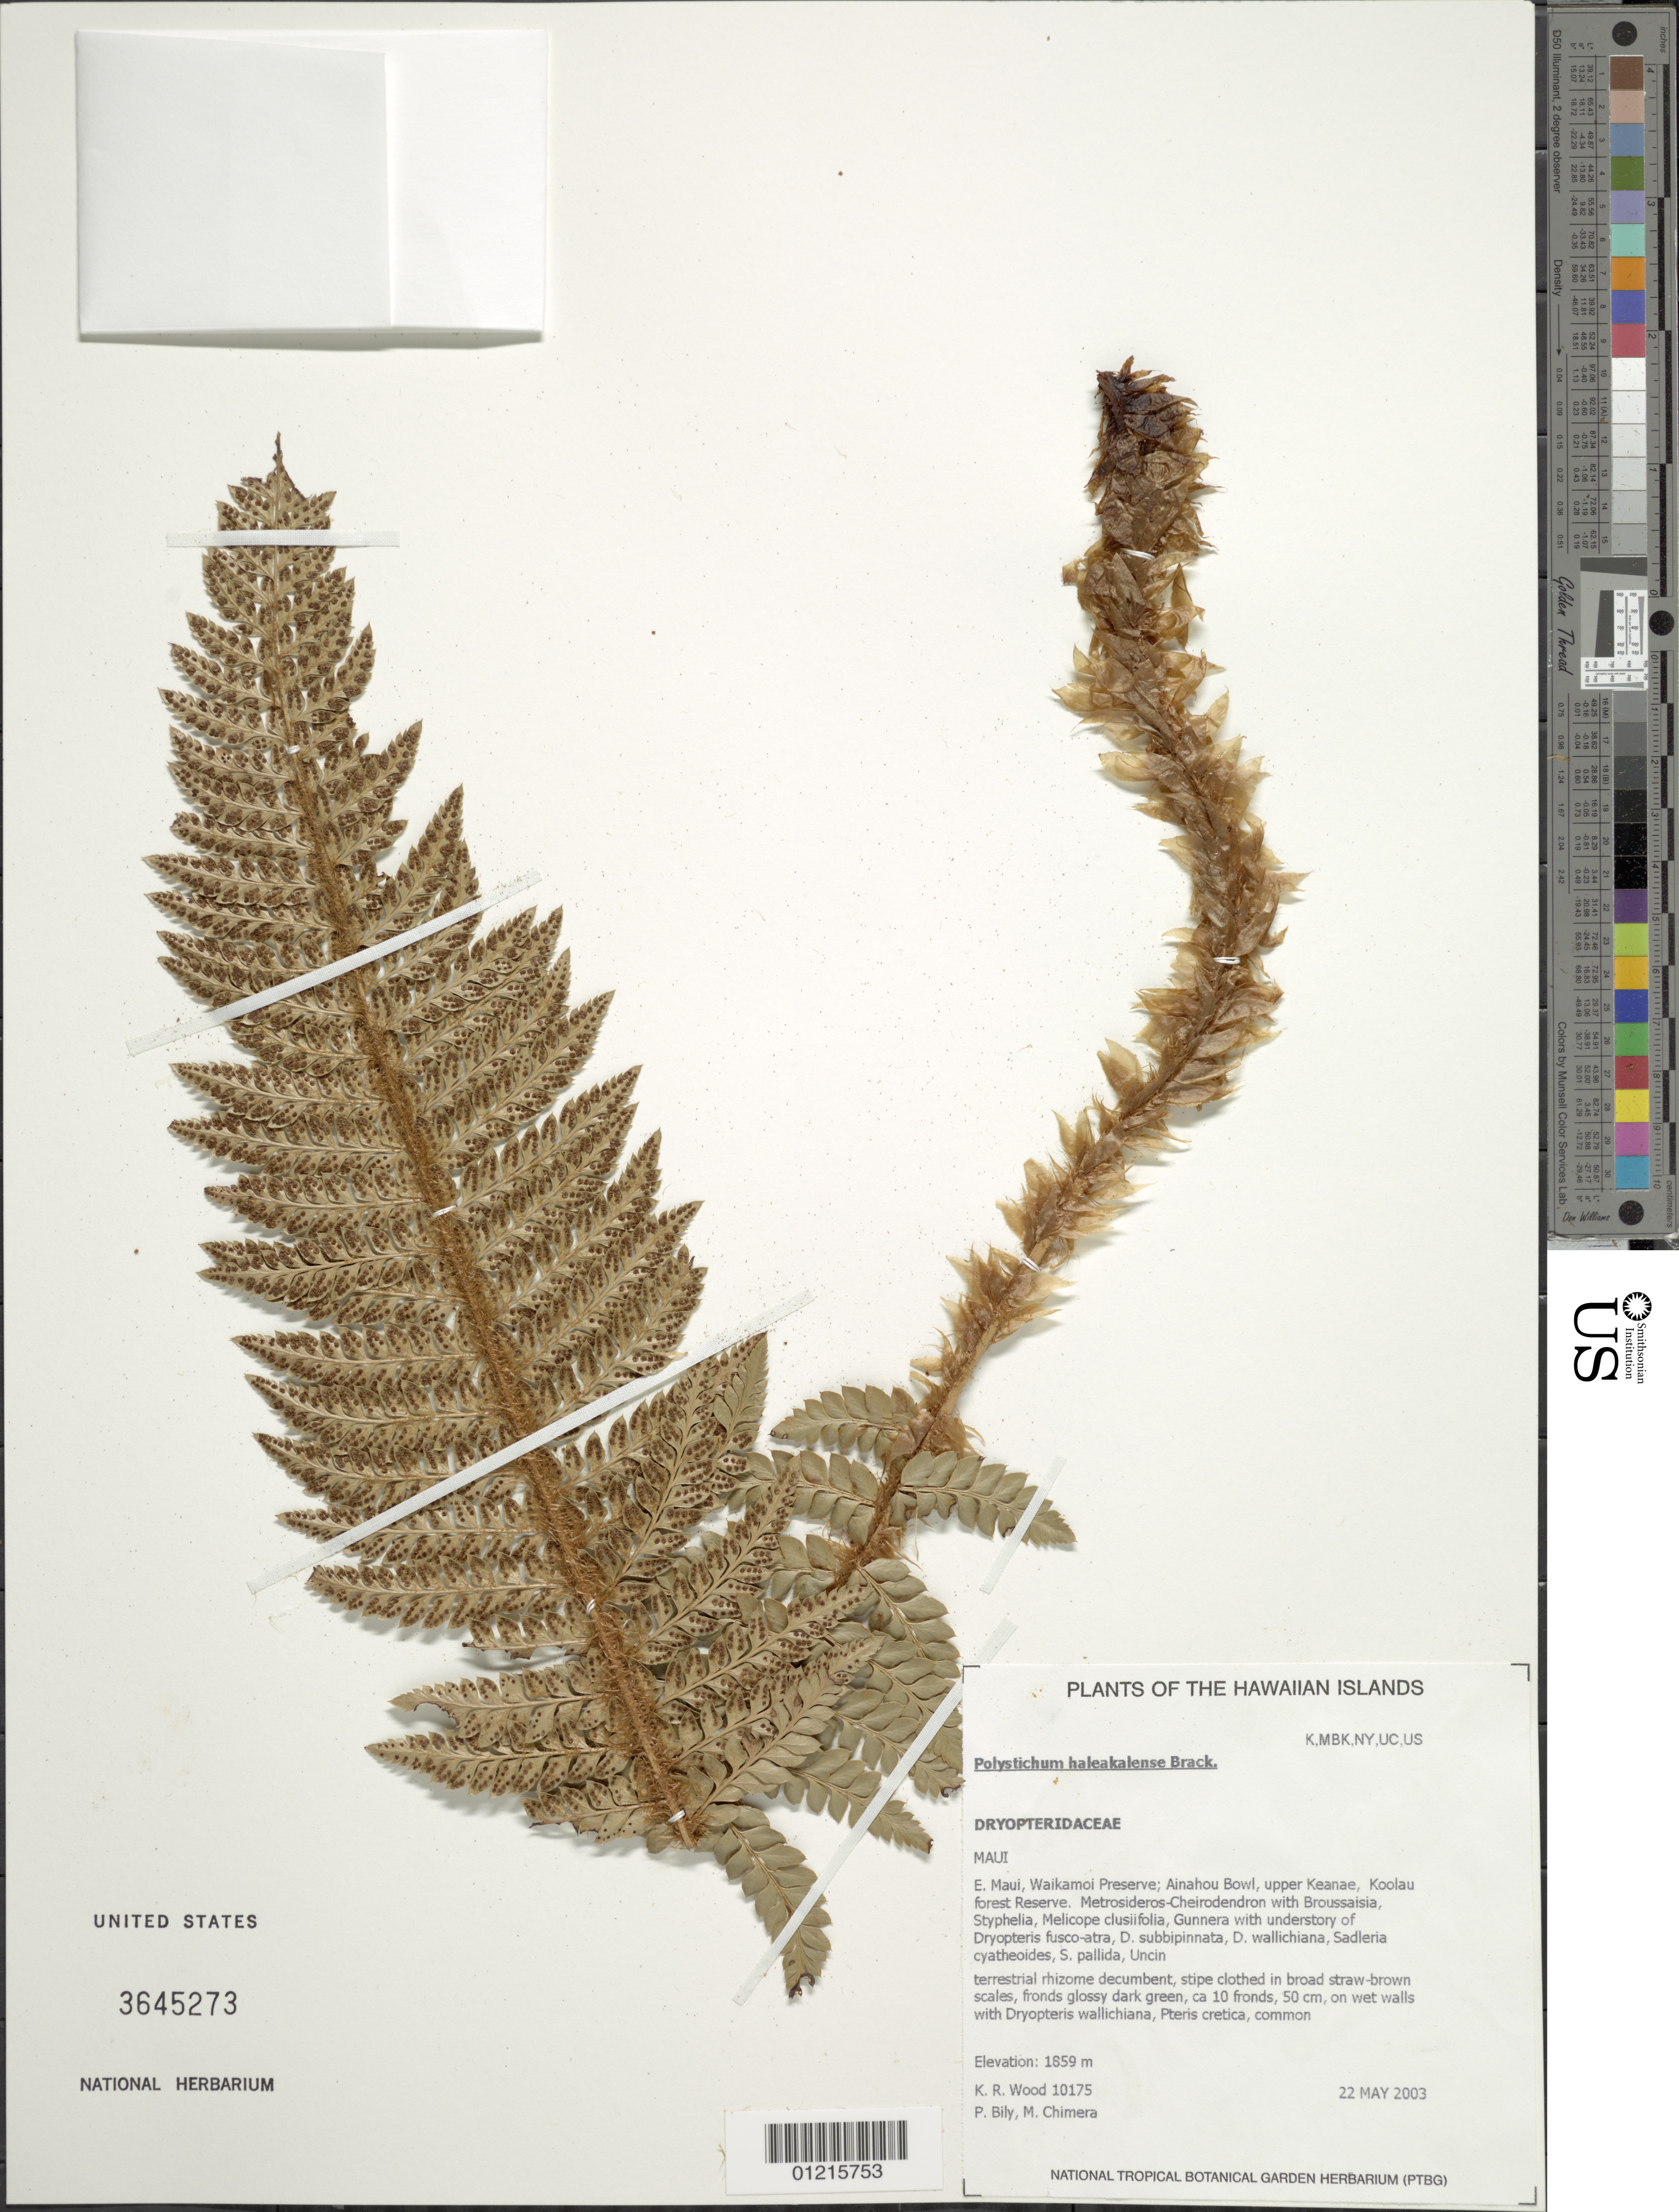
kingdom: Plantae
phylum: Tracheophyta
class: Polypodiopsida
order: Polypodiales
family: Dryopteridaceae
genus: Polystichum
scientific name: Polystichum haleakalense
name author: Brack. in Wilkes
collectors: K. R. Wood, P. Bily & M. Chimera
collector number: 10175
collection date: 2003-05-22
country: United States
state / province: Hawaii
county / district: Maui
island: Maui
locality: E. Maui, Waikamoi Preserve, Ainahou Bowl, upper Keanae, Koolau Forest Reserve.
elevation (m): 1859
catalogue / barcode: US 3645273